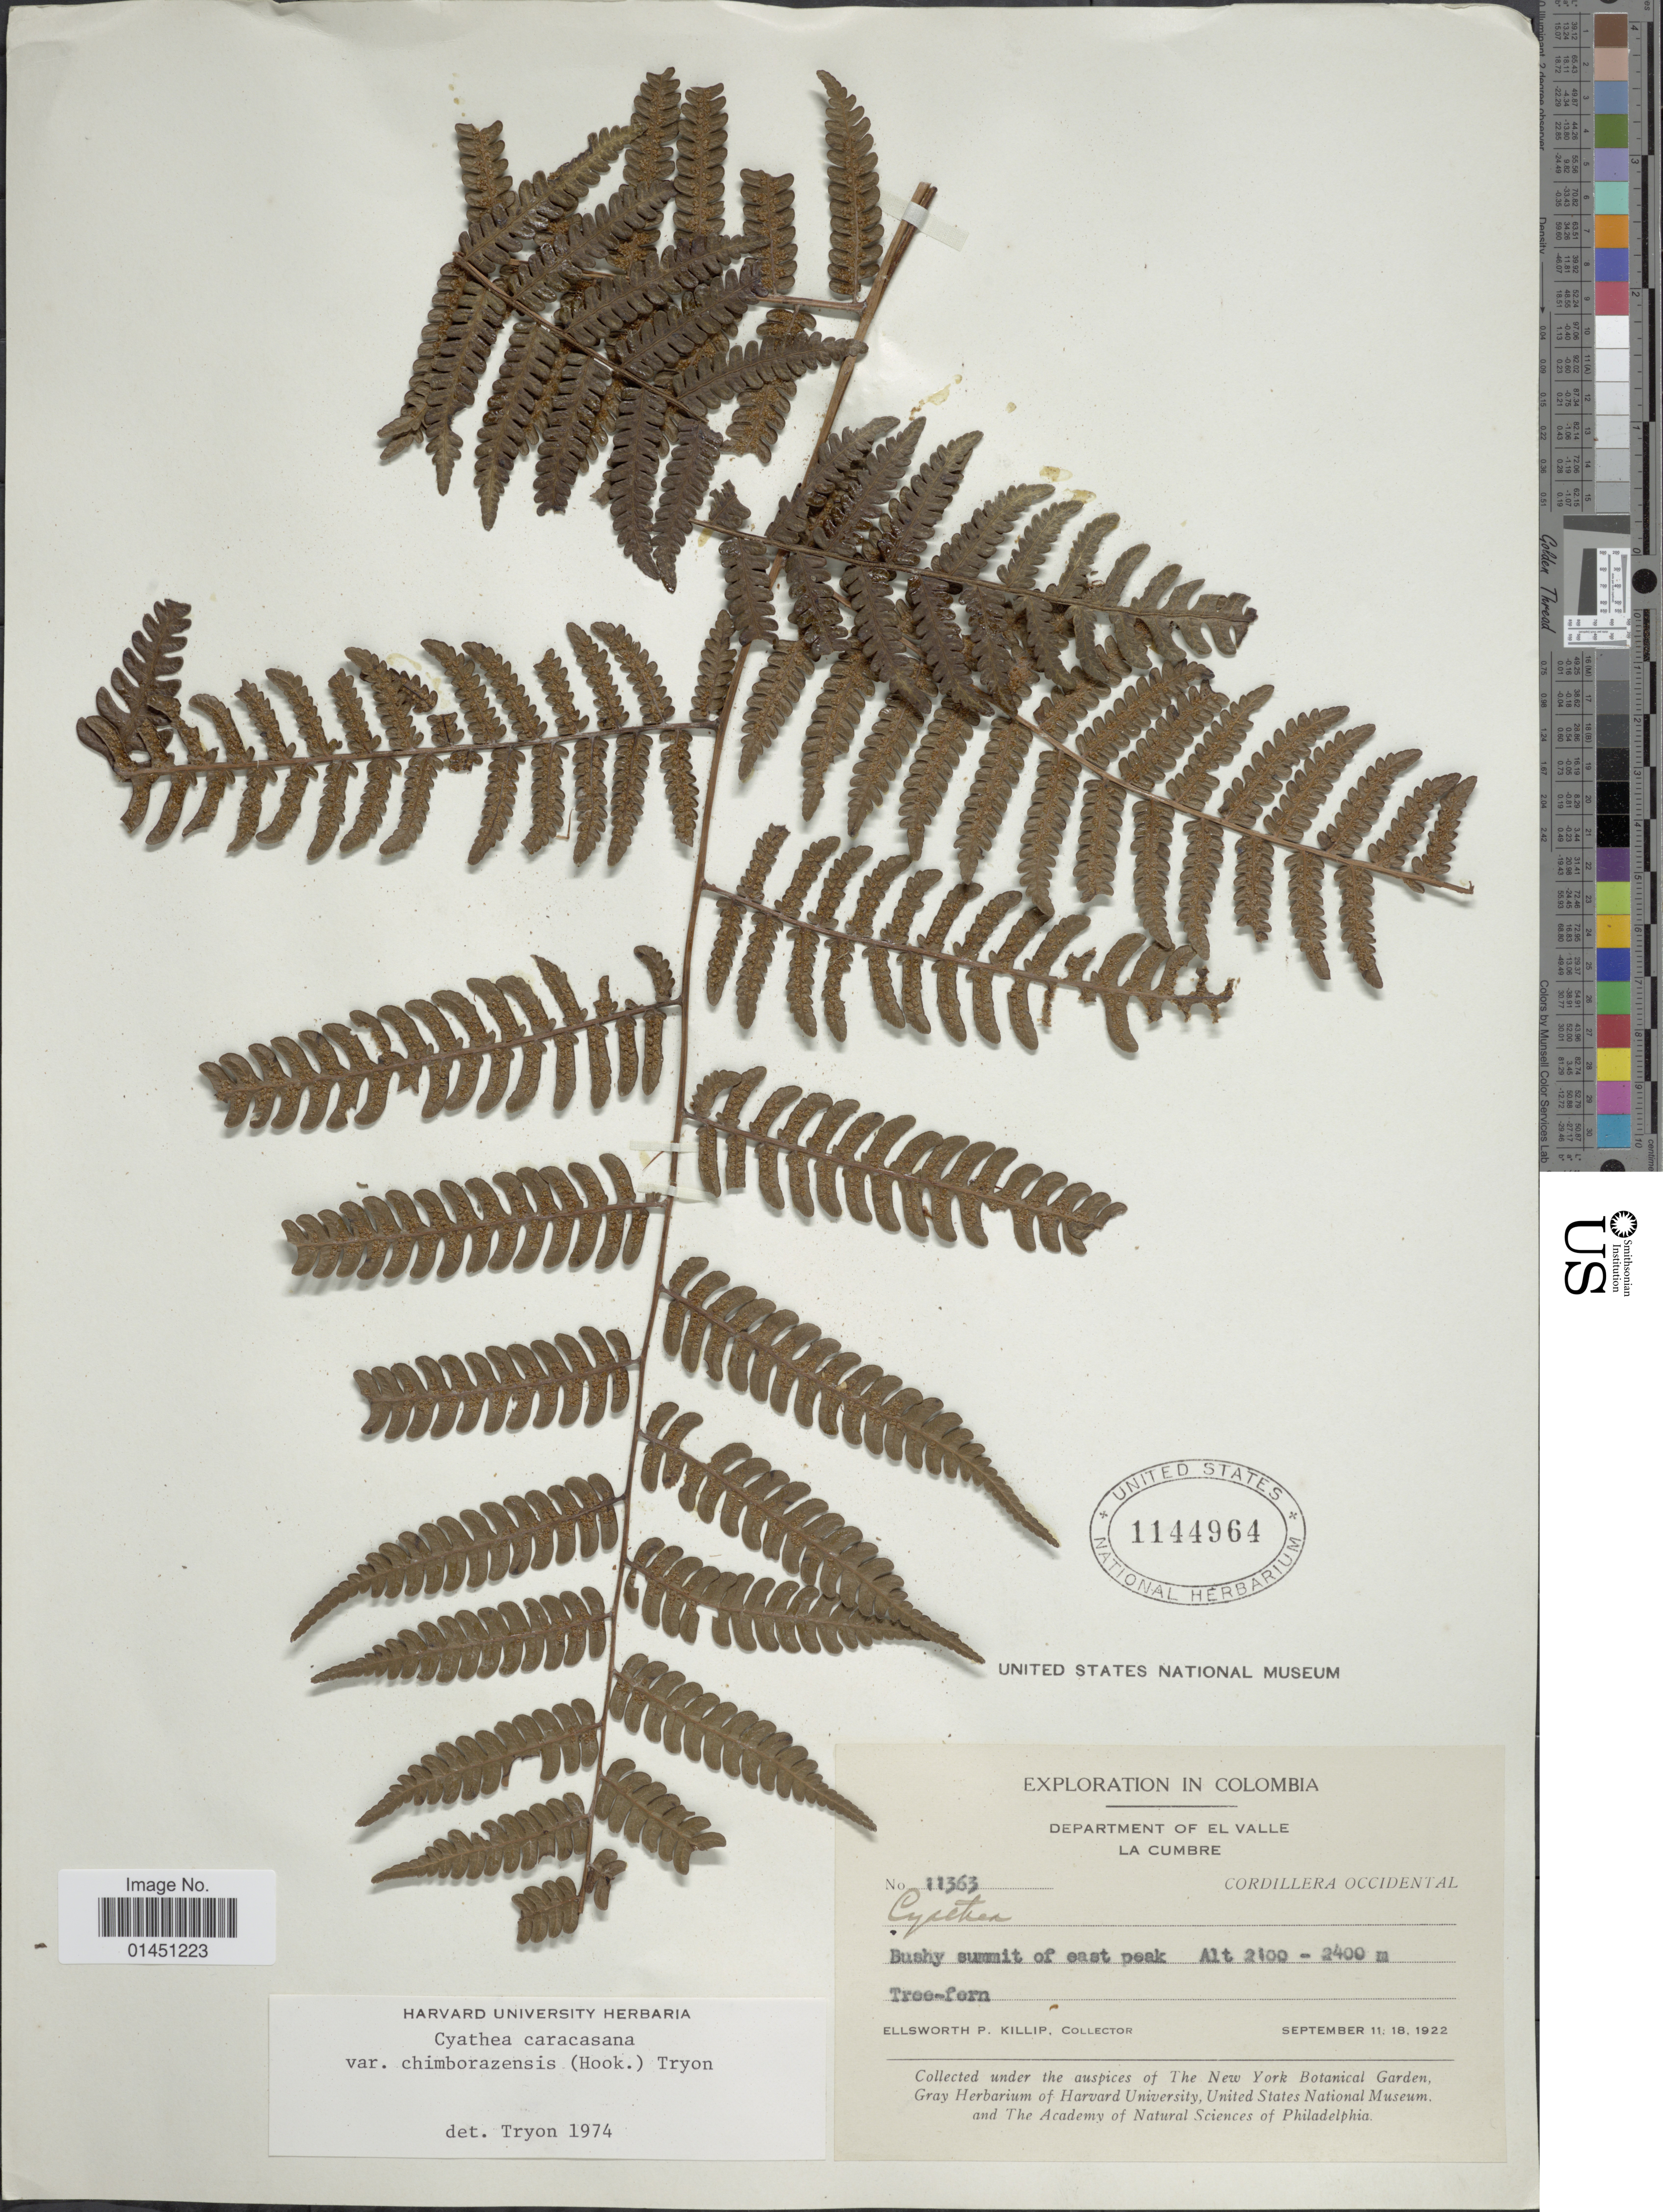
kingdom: Plantae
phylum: Tracheophyta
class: Polypodiopsida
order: Cyatheales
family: Cyatheaceae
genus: Cyathea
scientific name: Cyathea caracasana var. chimborazensis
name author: (Hook.) R.M. Tryon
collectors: E. P. Killip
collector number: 11363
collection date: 1922-09-11/1922-09-18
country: Colombia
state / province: Valle del Cauca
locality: Department of Valle, La Cumbre, Cordillera Occidental,Bushy summit of east peak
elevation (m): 2100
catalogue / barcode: US 1144964